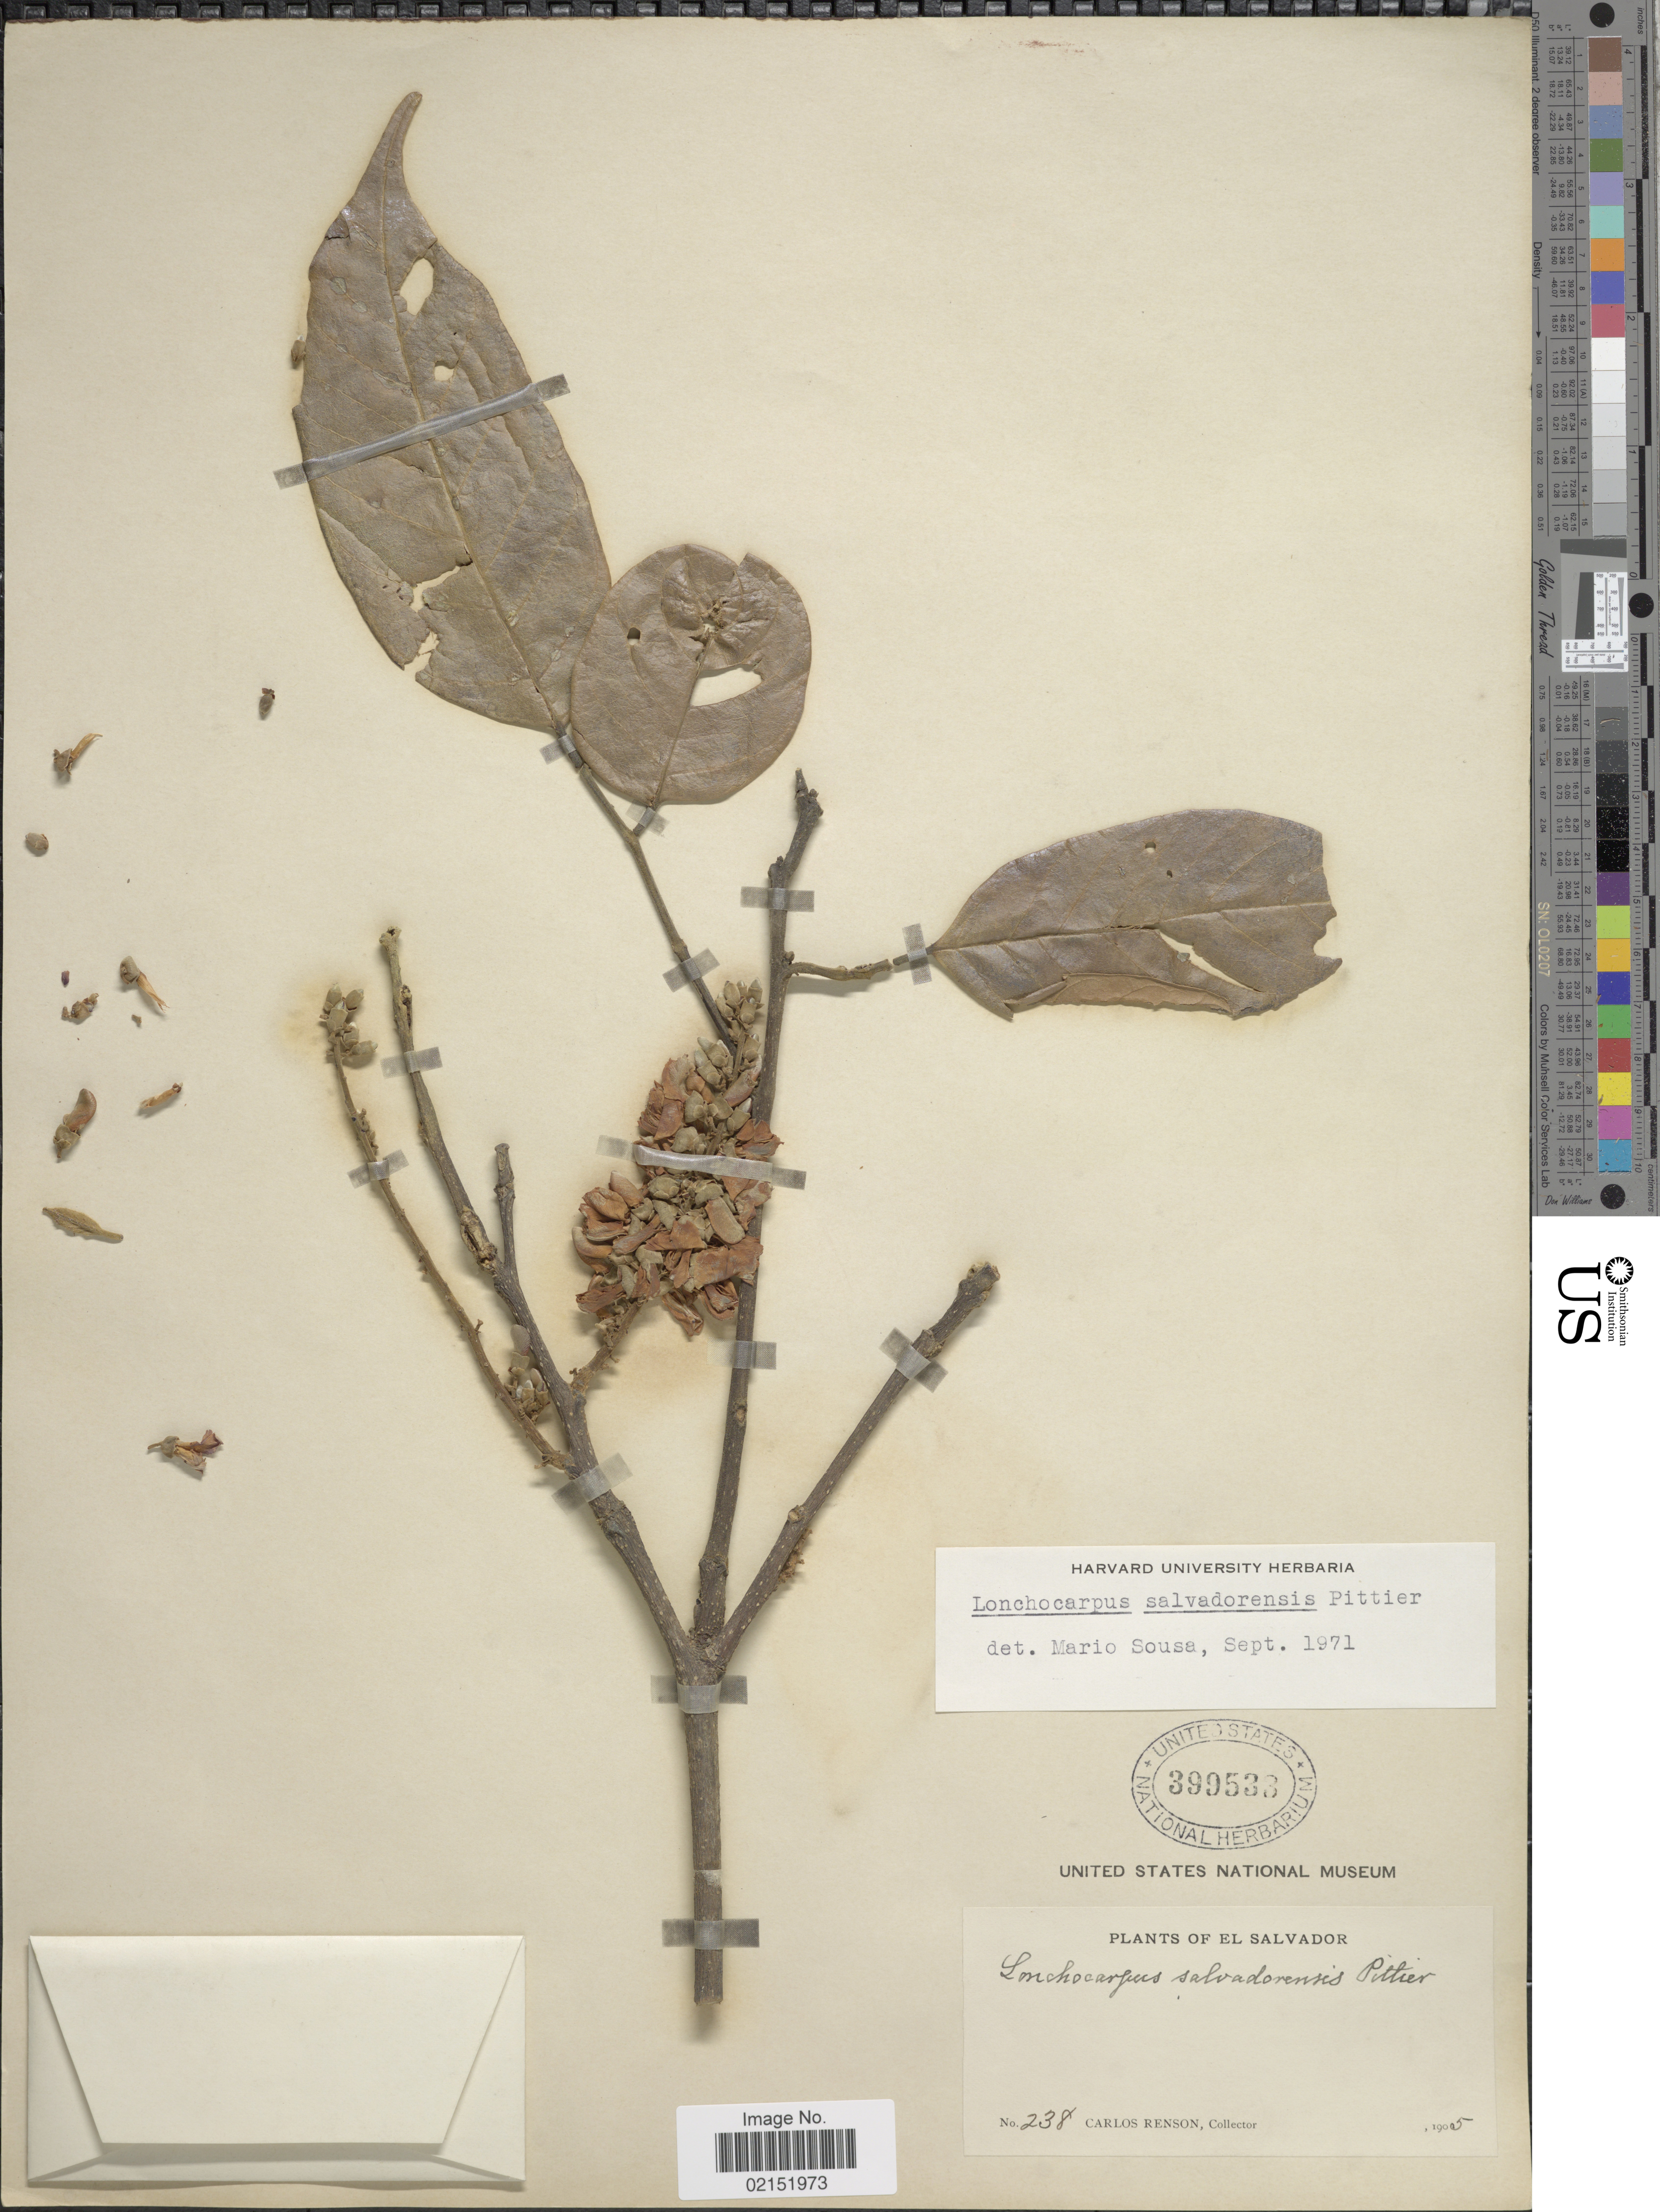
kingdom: Plantae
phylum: Tracheophyta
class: Magnoliopsida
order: Fabales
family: Fabaceae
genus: Lonchocarpus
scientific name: Lonchocarpus salvadorensis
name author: Pittier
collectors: C. Renson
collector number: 238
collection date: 1905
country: El Salvador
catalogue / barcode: US 399533